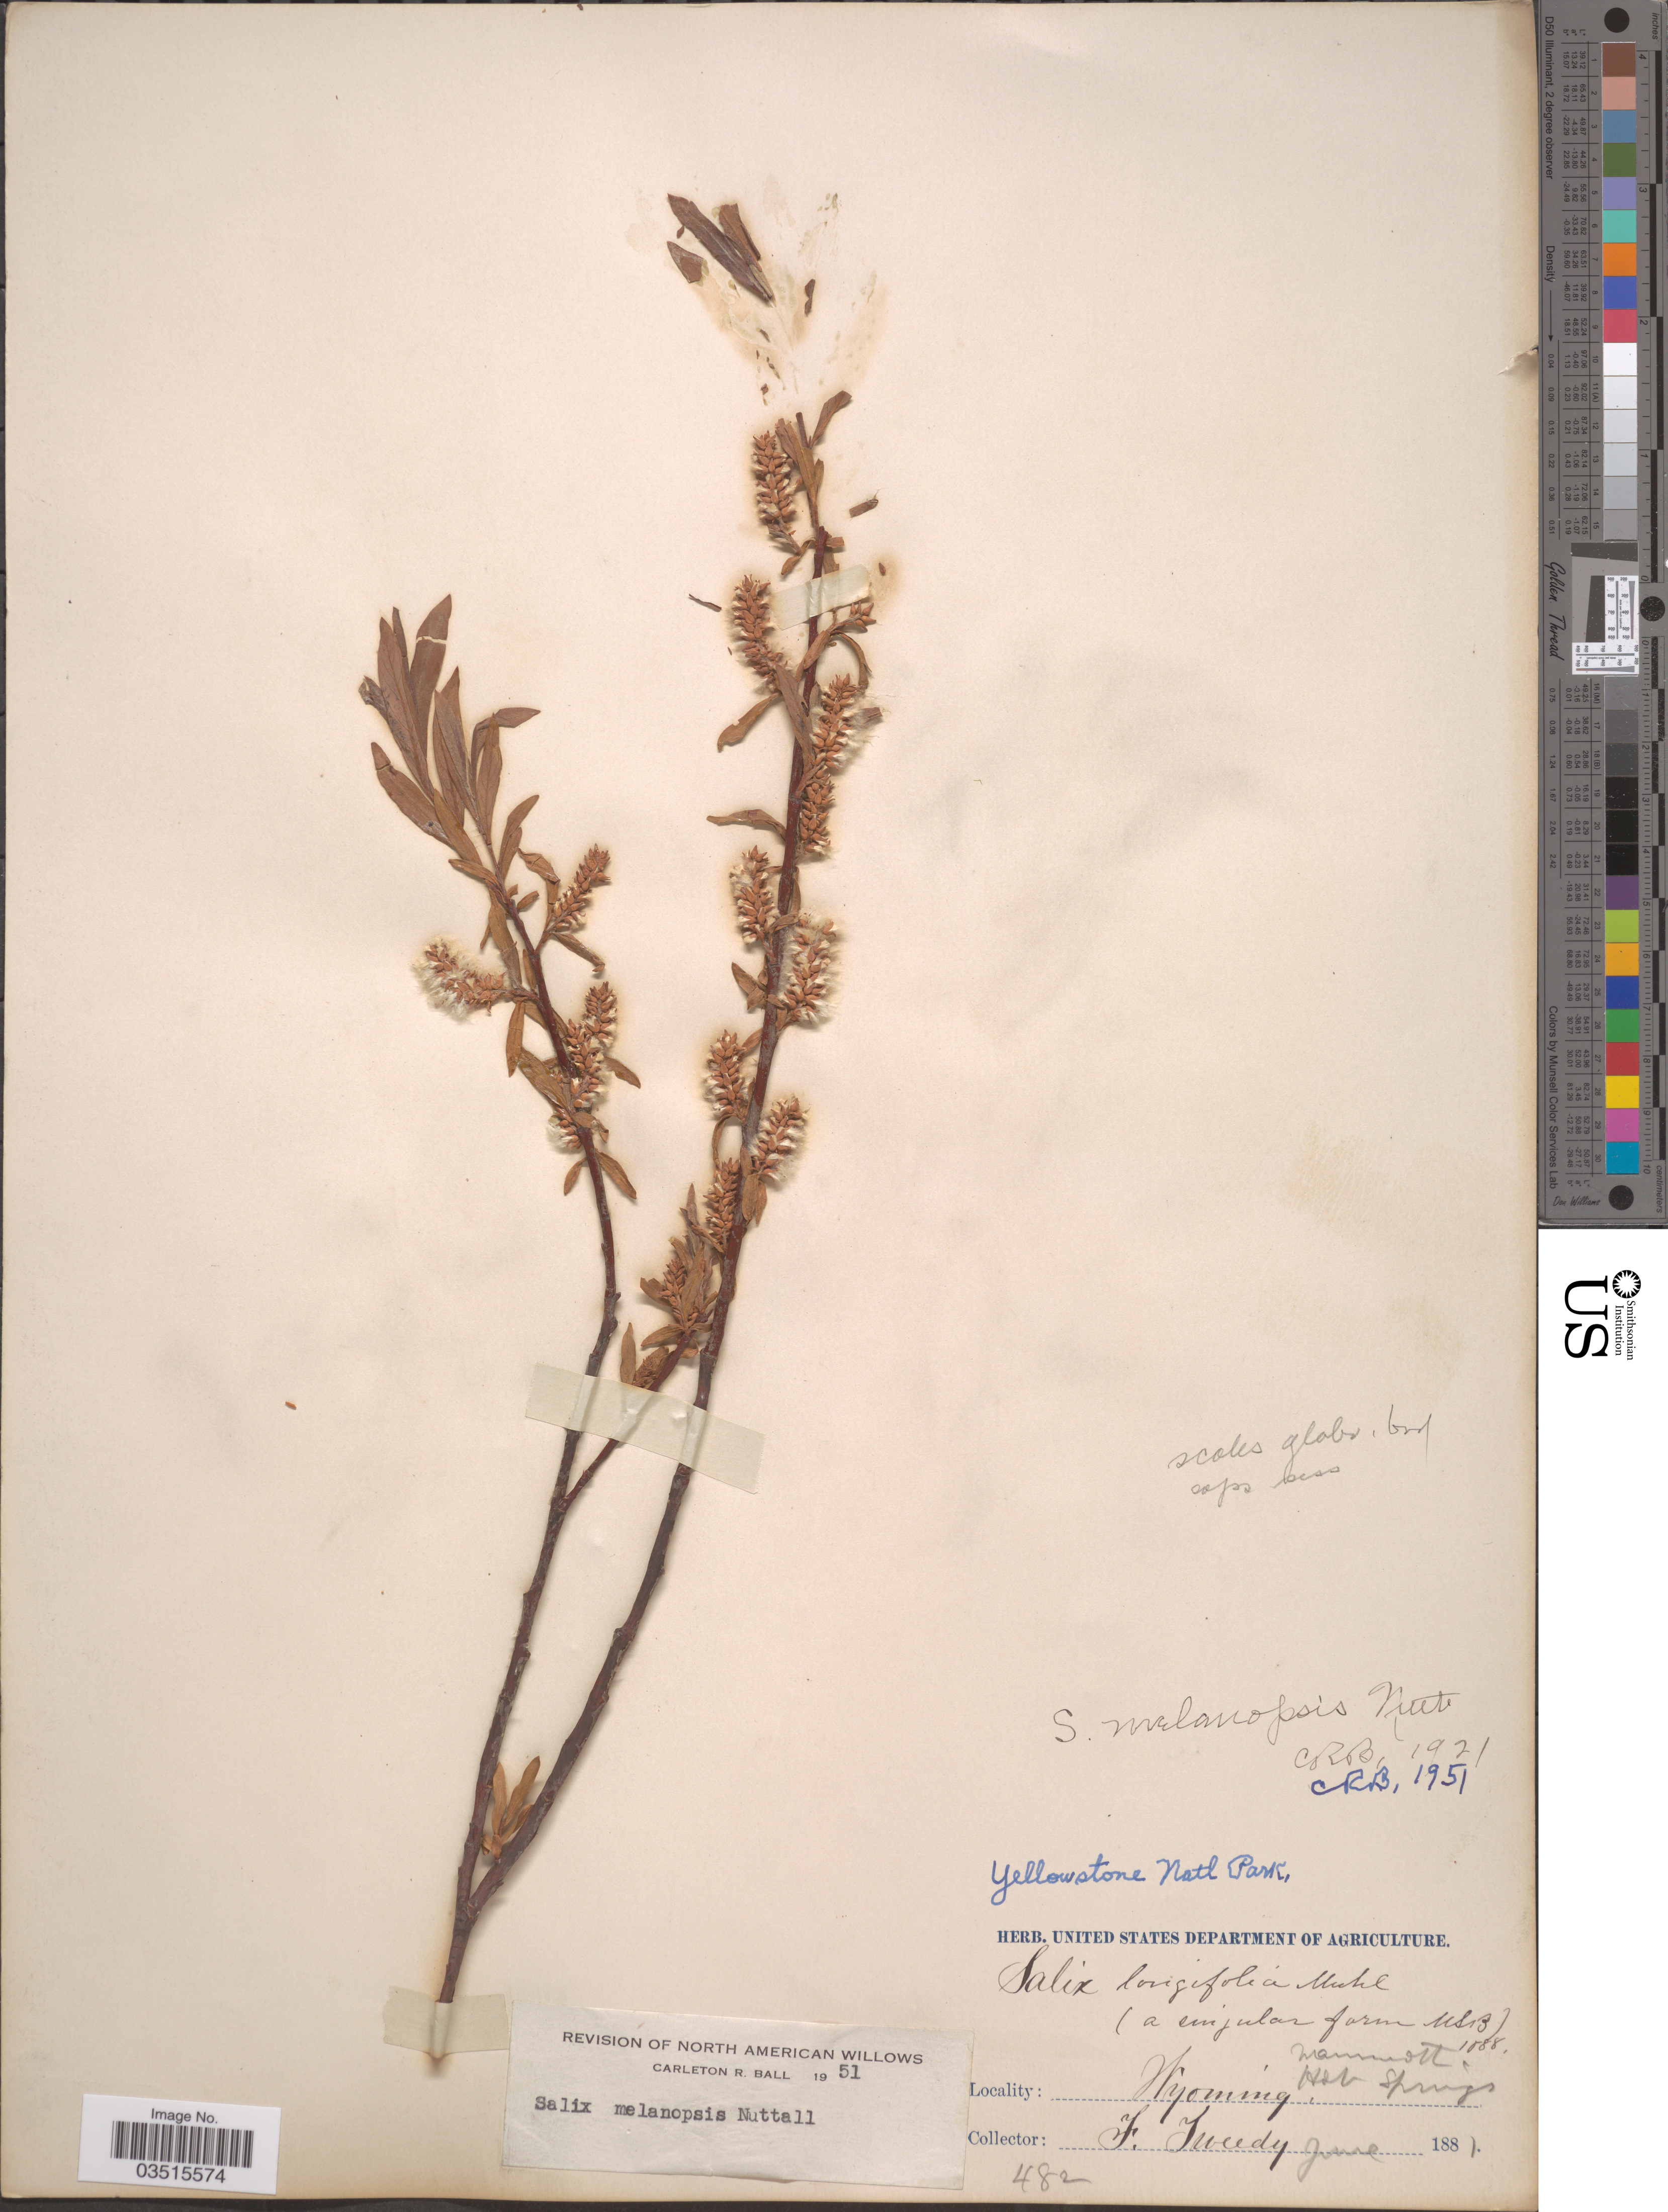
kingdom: Plantae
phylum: Tracheophyta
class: Magnoliopsida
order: Malpighiales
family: Salicaceae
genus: Salix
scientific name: Salix melanopsis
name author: Nutt.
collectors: F. Tweedy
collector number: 482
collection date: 1881-06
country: United States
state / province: Wyoming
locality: Yellowstone Natl Park.